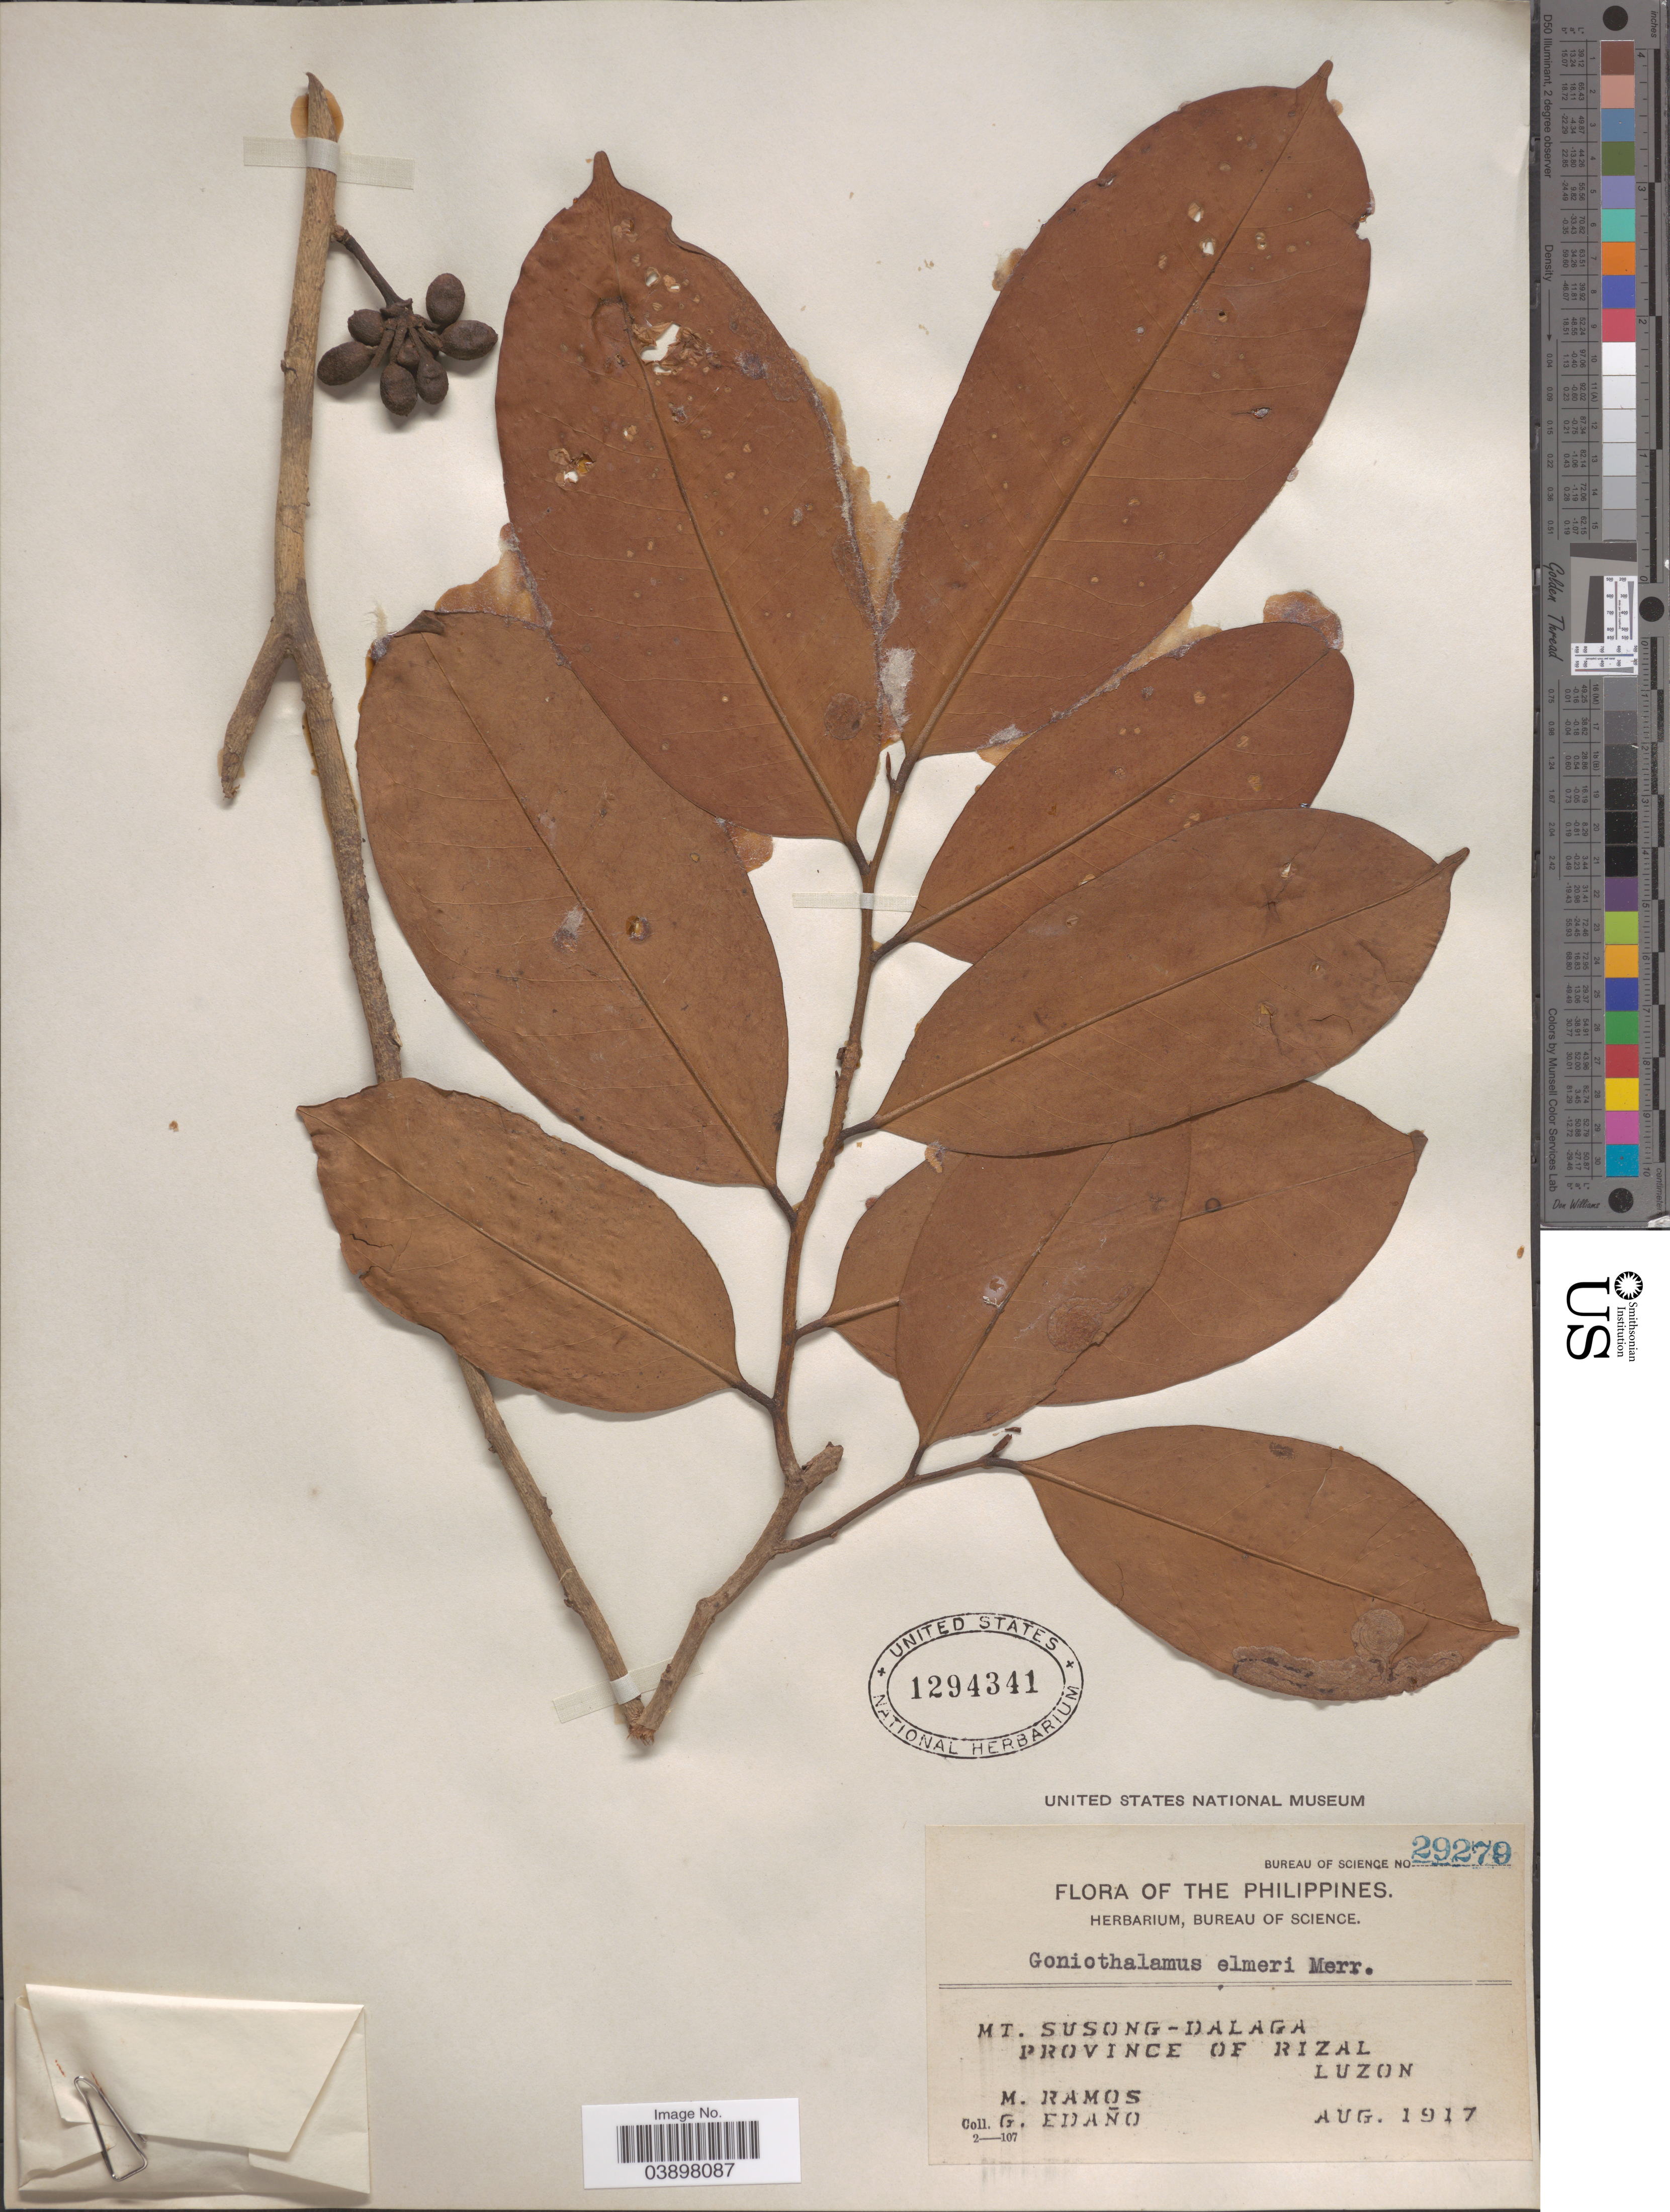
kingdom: Plantae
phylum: Tracheophyta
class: Magnoliopsida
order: Magnoliales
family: Annonaceae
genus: Goniothalamus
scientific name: Goniothalamus elmeri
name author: Merr.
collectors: M. Ramos & G. Edaño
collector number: Bureau of Science 29270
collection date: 1917-08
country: Philippines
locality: Mt. Susong-Dalaga. Province of Rizal, Luzon.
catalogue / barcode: US 1294341